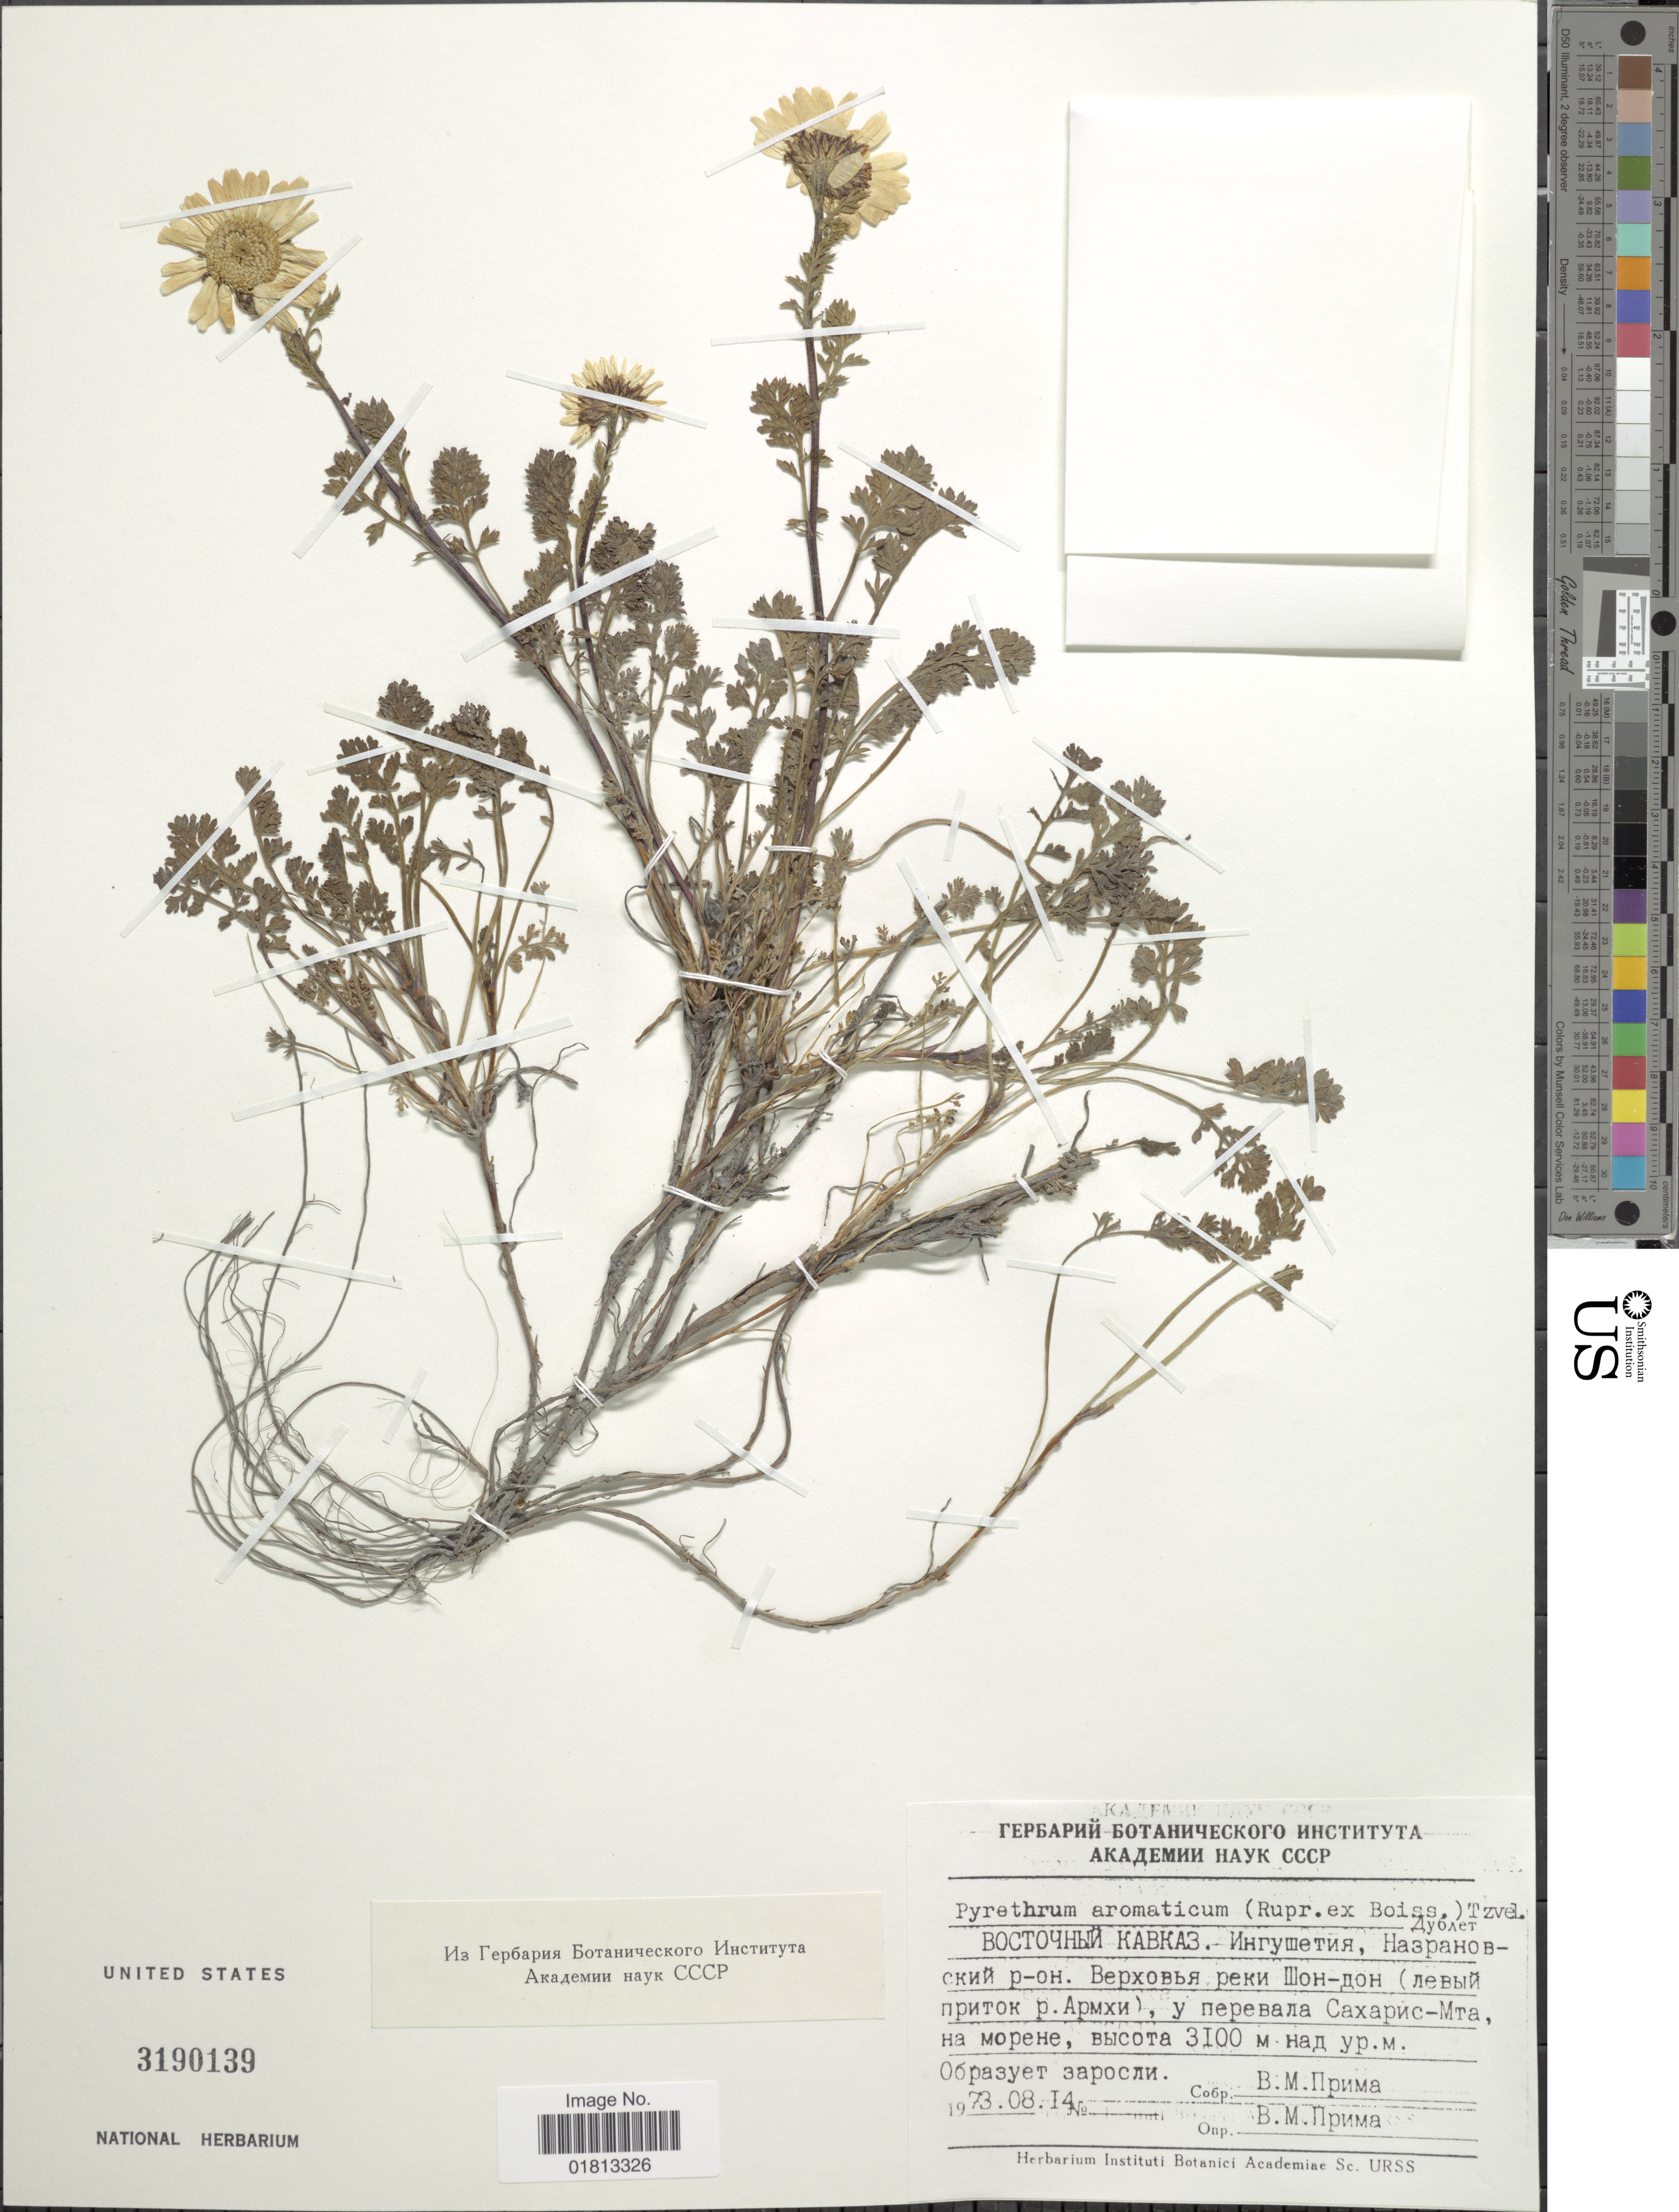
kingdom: Plantae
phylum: Tracheophyta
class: Magnoliopsida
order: Asterales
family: Asteraceae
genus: Tanacetum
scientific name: Tanacetum aromatica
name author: (Rupr. ex Boiss.) Tzvelev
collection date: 1973-08-14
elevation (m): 3100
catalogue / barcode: US 3190139